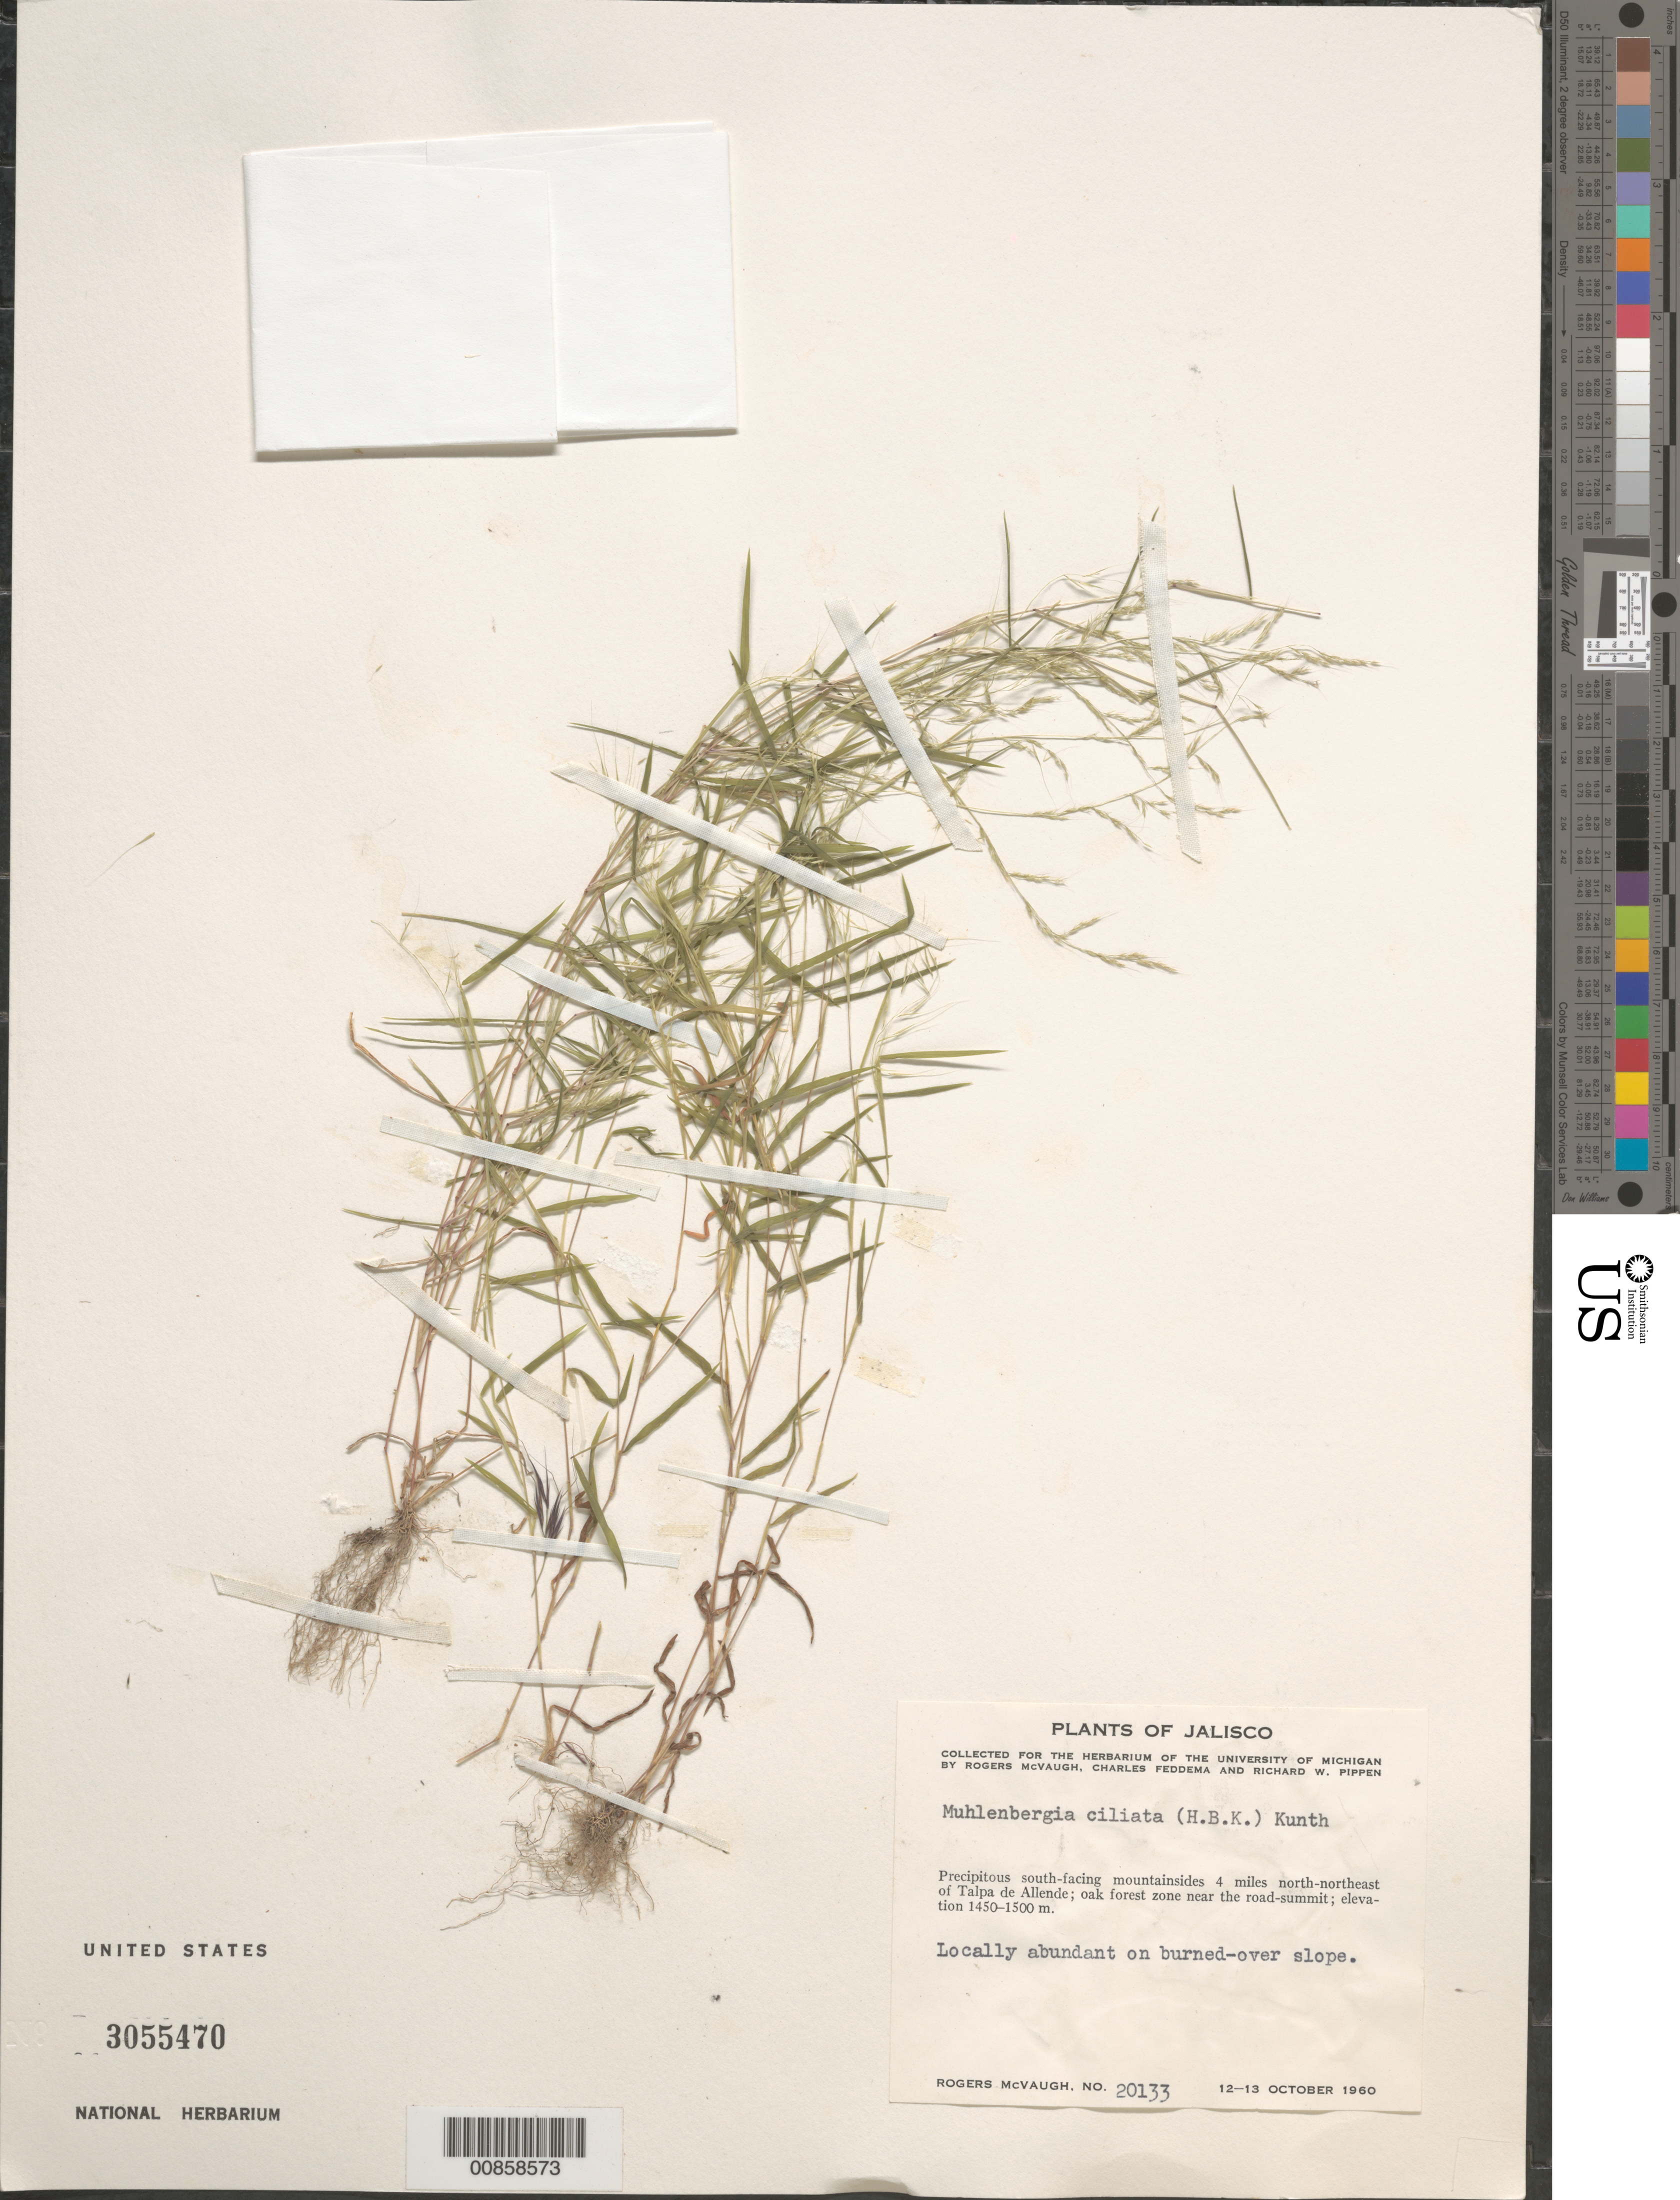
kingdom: Plantae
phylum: Tracheophyta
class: Liliopsida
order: Poales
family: Poaceae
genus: Muhlenbergia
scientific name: Muhlenbergia ciliata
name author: (Kunth) Trin.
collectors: R. McVaugh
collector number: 20133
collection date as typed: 13 Oct 1960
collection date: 1960-10-13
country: Mexico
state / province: Jalisco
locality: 4 mi NNE of Talpa de Allende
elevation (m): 1500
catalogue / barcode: US 3055470